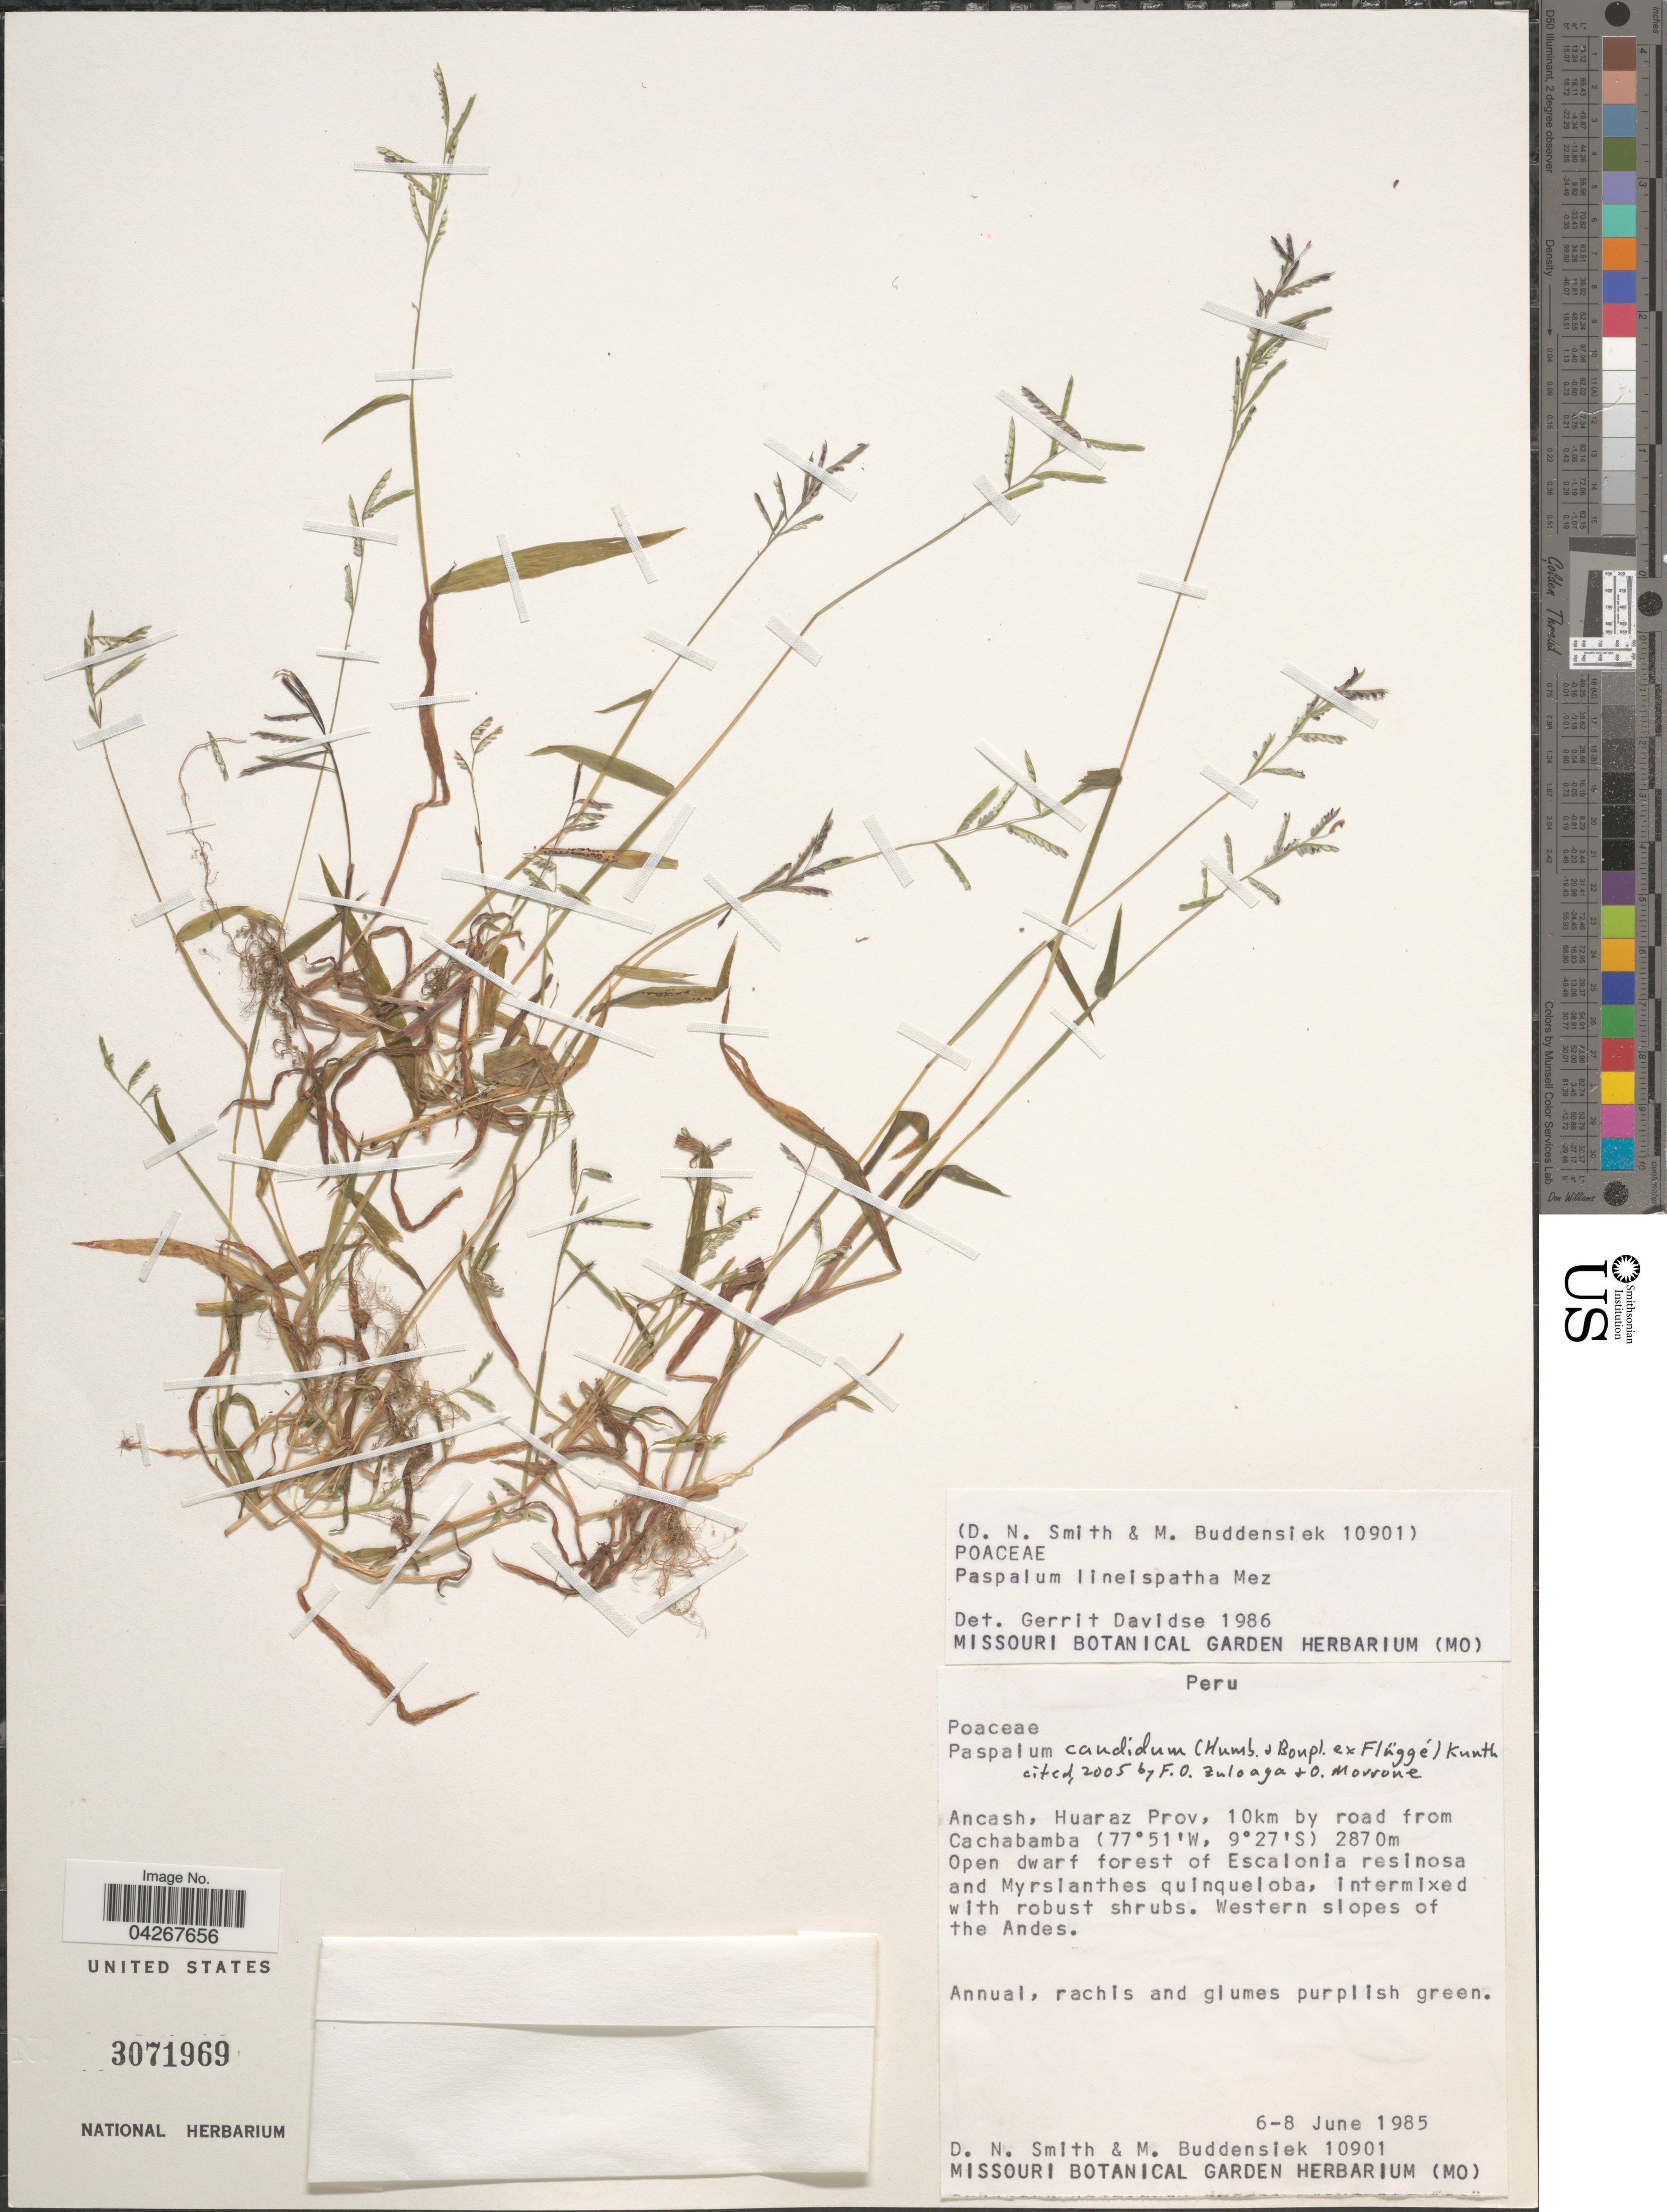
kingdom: Plantae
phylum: Tracheophyta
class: Liliopsida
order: Poales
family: Poaceae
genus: Paspalum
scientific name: Paspalum candidum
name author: (Humb. & Bonpl. ex Fleugge) Kunth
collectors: D. Smith & M. Buddensiek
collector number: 10901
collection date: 1985-06-06/1985-06-08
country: Peru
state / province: Ancash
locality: Huaraz Prov, 10km by road from Cachabamba. Western slopes of the Andes.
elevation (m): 2870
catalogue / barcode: US 3071969